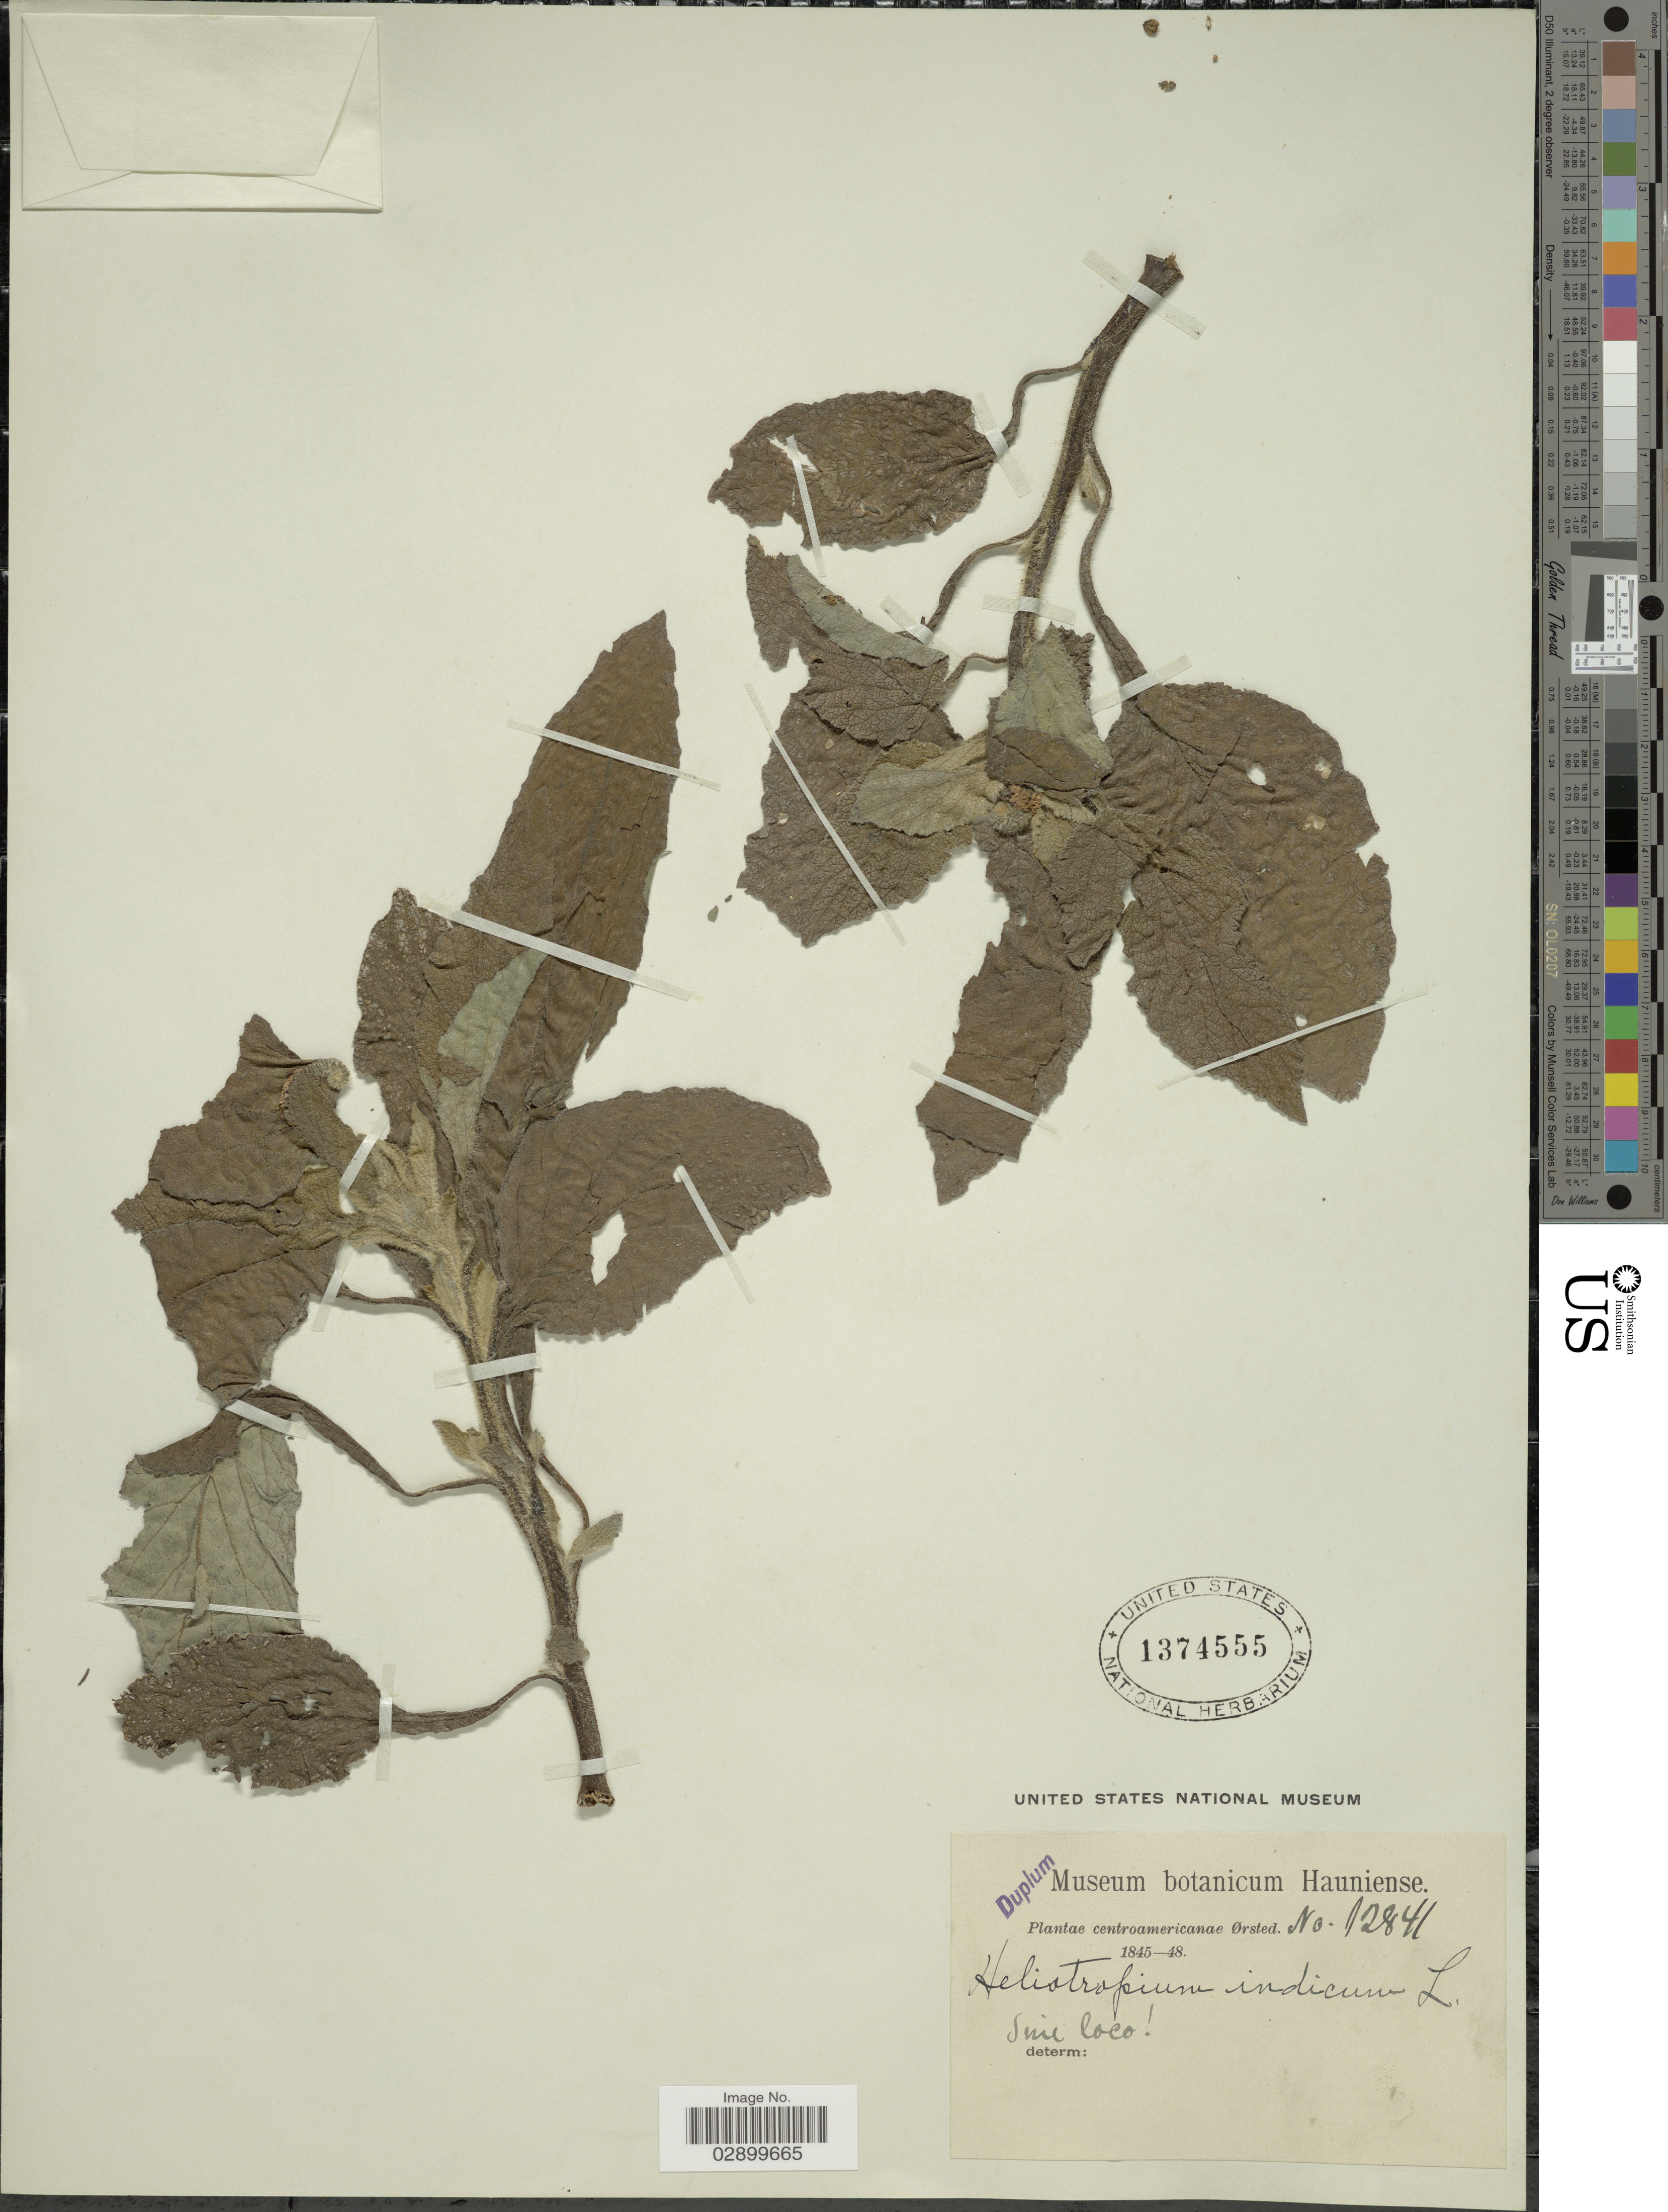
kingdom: Plantae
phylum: Tracheophyta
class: Magnoliopsida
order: Boraginales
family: Heliotropiaceae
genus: Heliotropium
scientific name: Heliotropium indicum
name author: L.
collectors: Ørsted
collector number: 12841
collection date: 1845/1848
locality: Centroamericanae.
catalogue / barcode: US 1374555